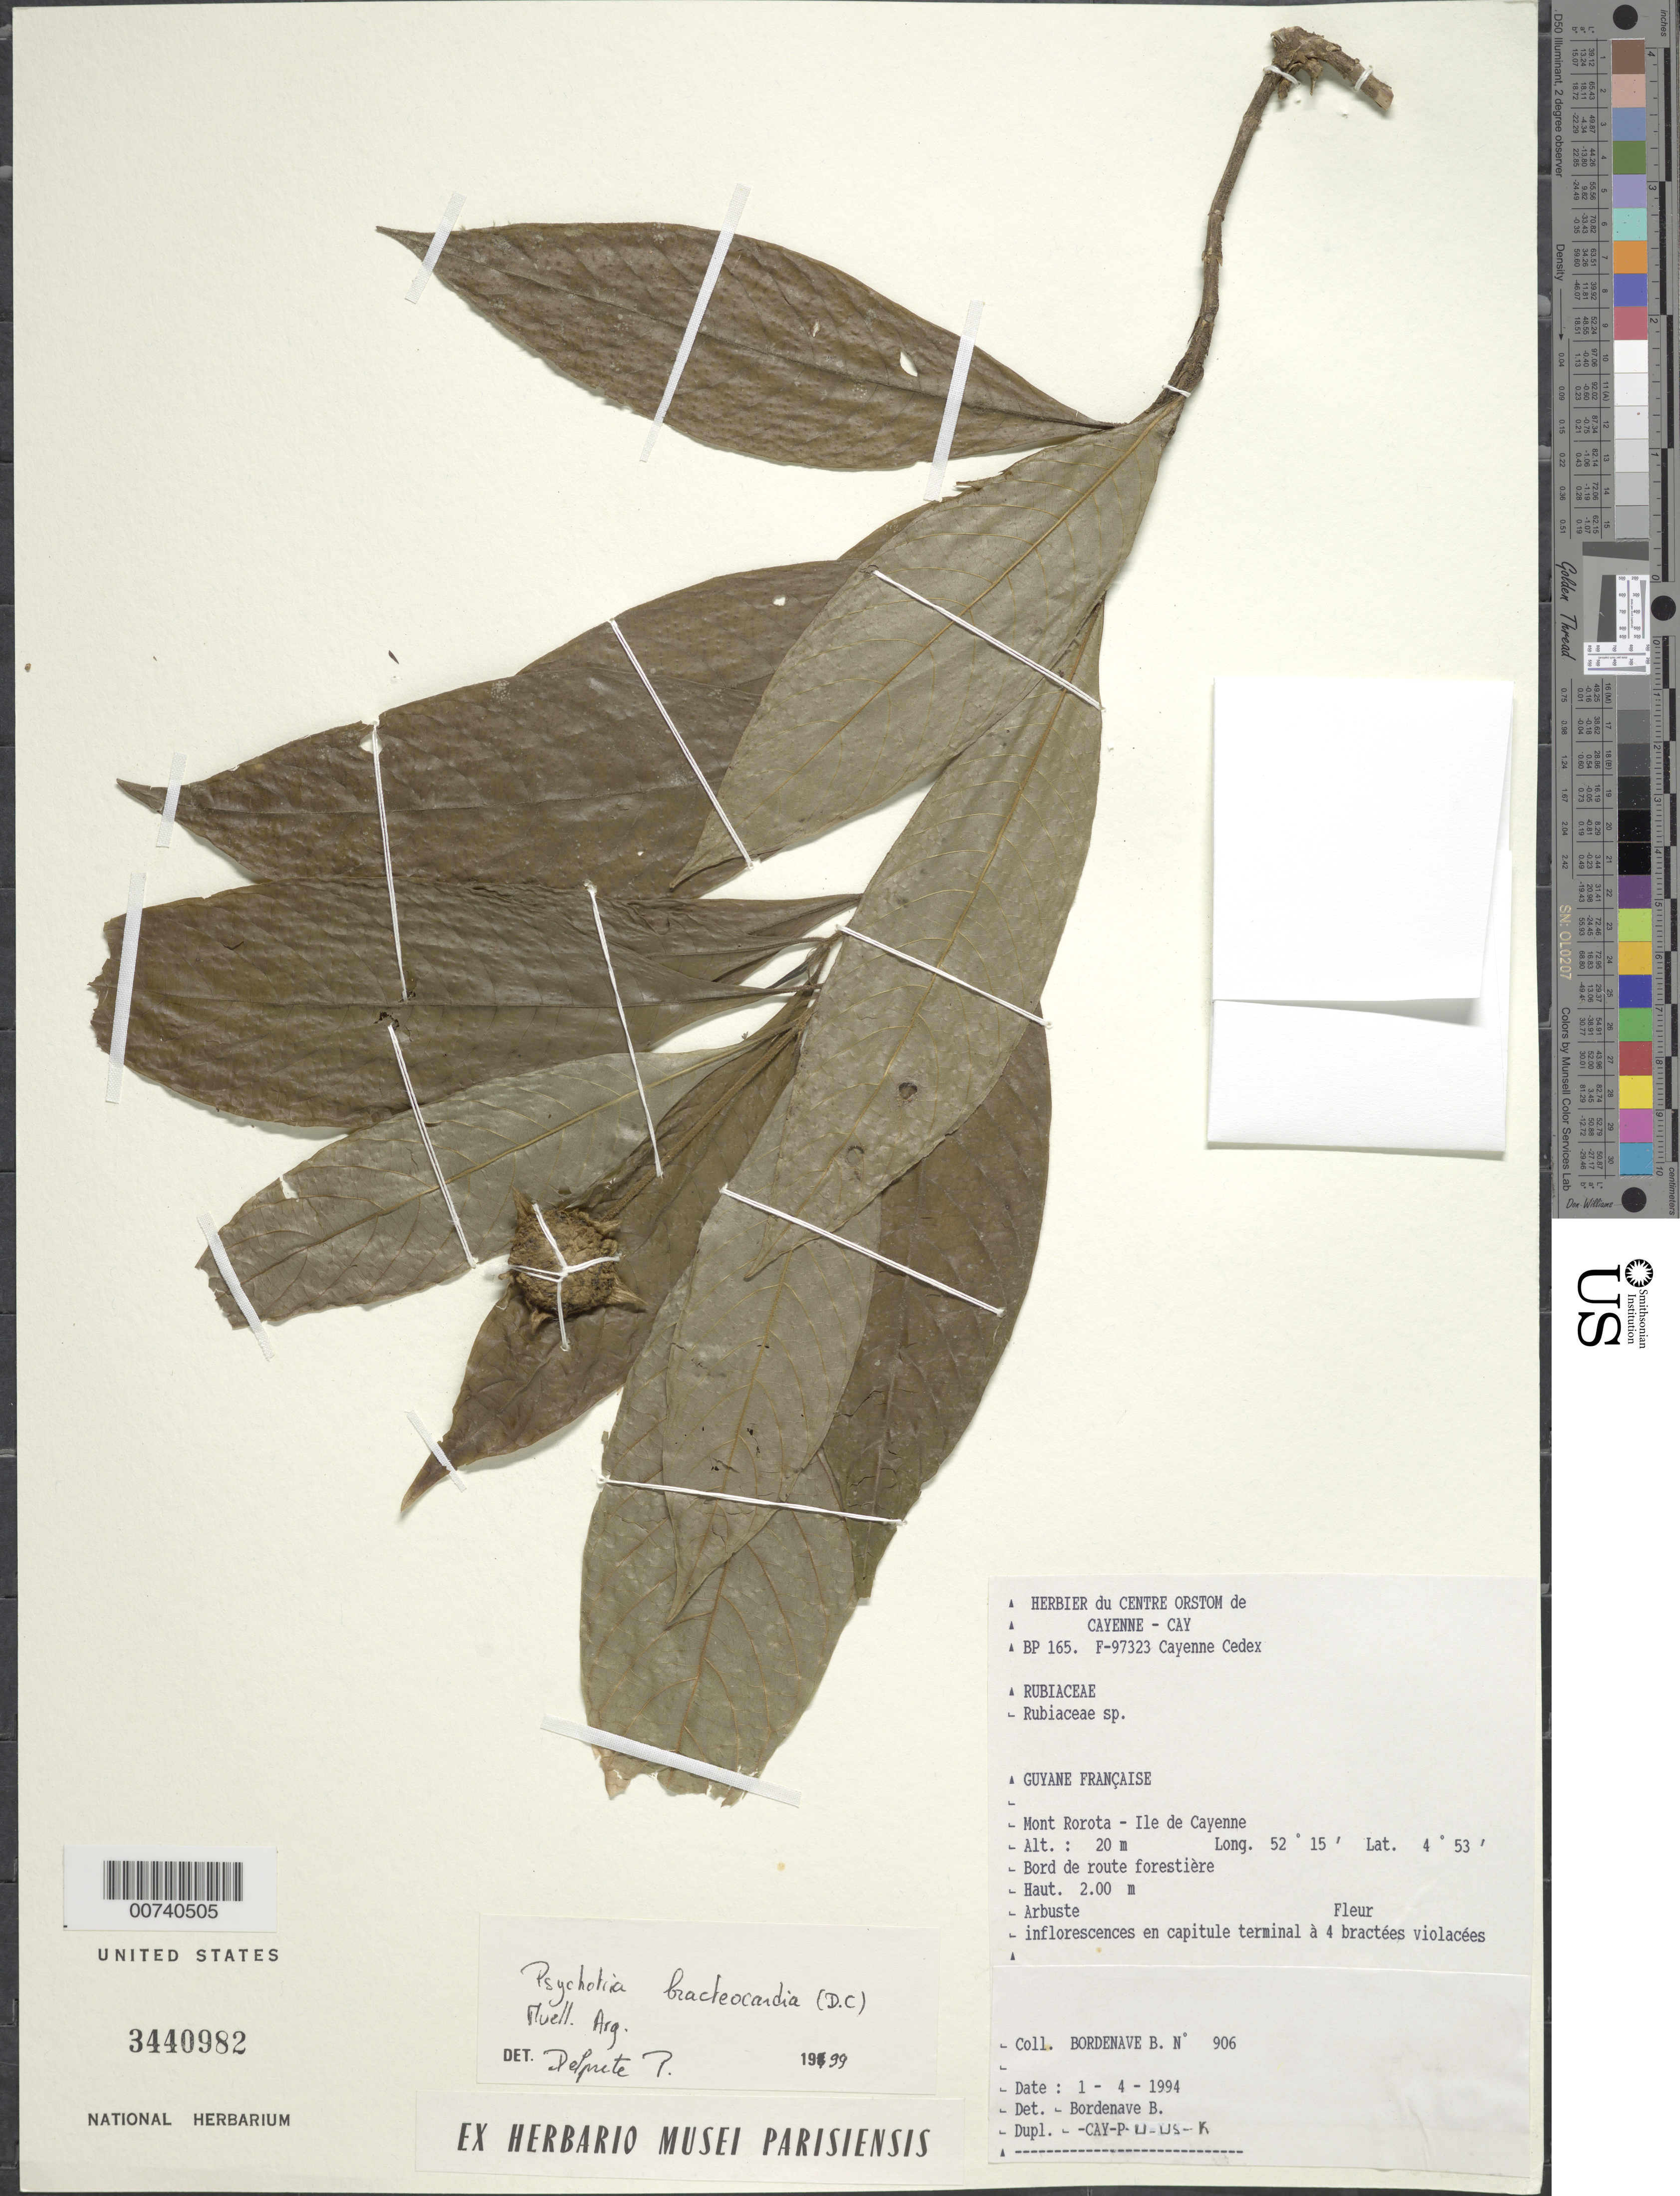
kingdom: Plantae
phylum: Tracheophyta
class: Magnoliopsida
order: Gentianales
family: Rubiaceae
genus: Palicourea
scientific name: Palicourea bracteocardia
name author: (DC.) Delprete & J.H. Kirkbr.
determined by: Kirkbride, J. H., Jr.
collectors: B. Bordenave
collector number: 906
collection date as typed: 1-Apr-94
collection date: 1994-04-01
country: French Guiana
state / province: Cayenne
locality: Mont Rorota, Ile de Cayenne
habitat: Forest trail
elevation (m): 20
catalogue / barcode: US 3440982